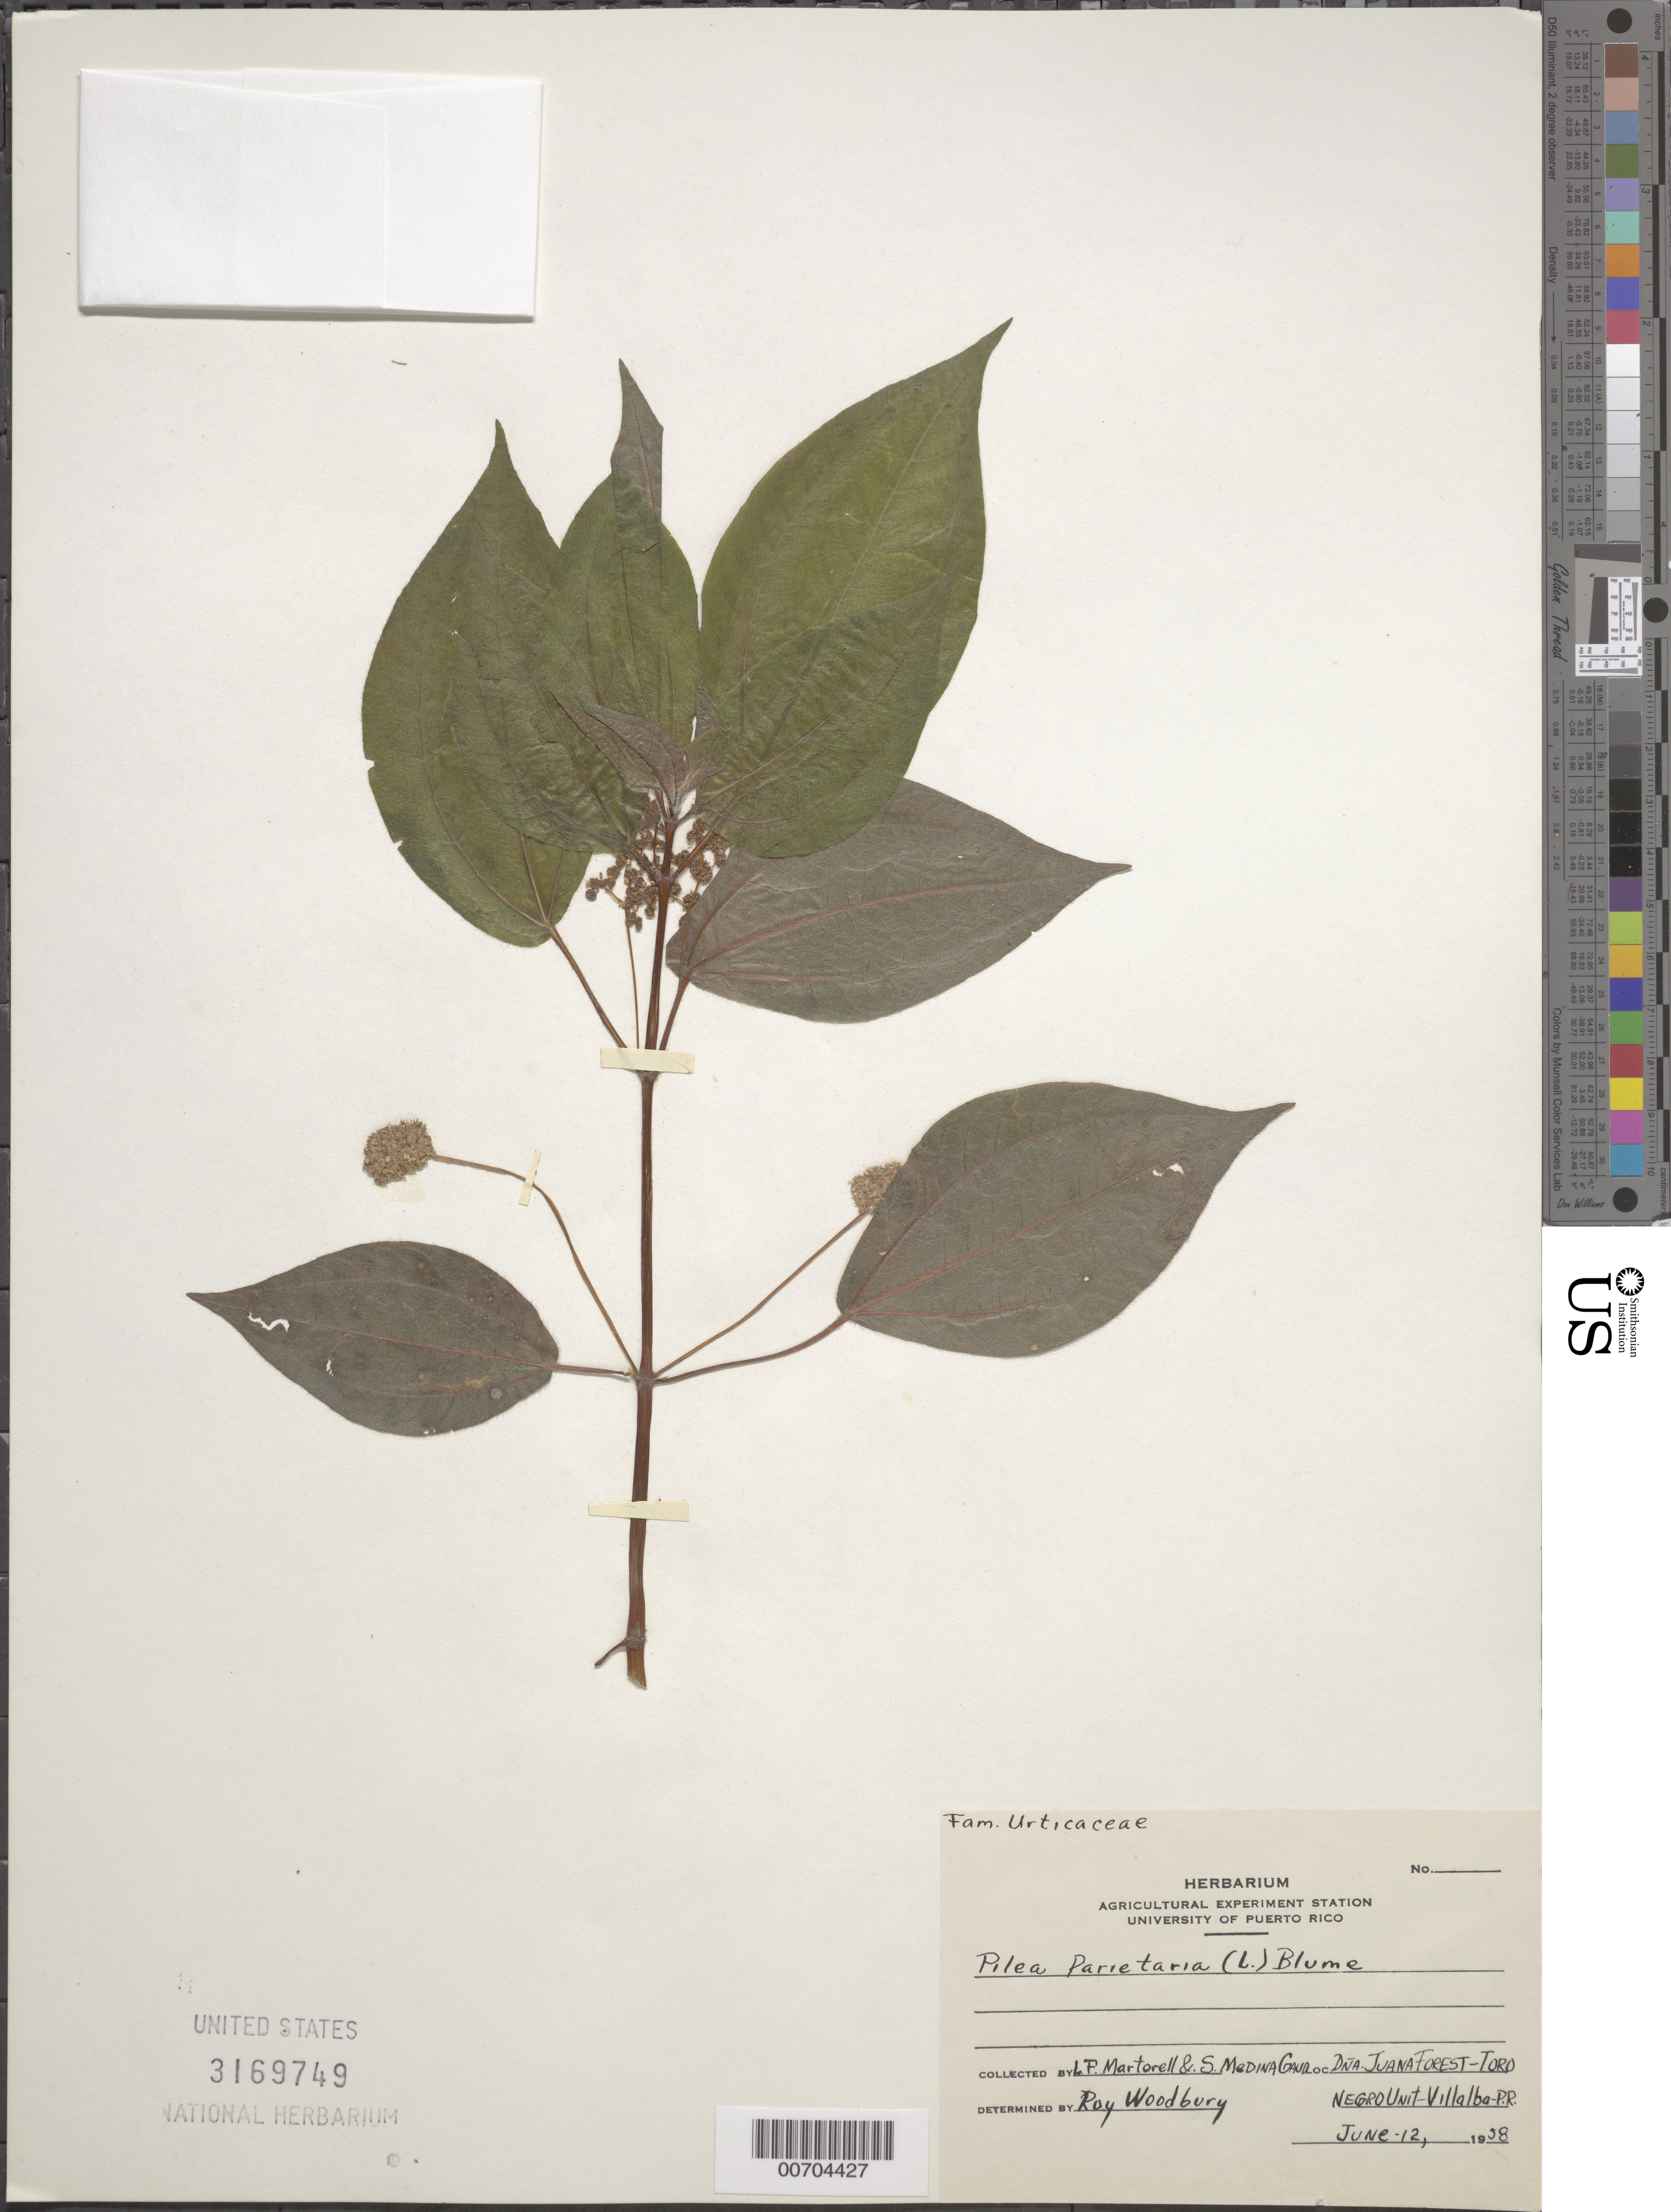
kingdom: Plantae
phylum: Tracheophyta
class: Magnoliopsida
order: Rosales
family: Urticaceae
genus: Pilea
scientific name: Pilea parietaria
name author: (L.) Blume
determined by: Woodbury, R. O.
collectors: L. Martorell & S. Gaud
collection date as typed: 12 Jun 1958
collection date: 1958-06-12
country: Puerto Rico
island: Greater Antilles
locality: Dña Juana Forest-Toro Negro Unit-Villalba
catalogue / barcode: US 3169749